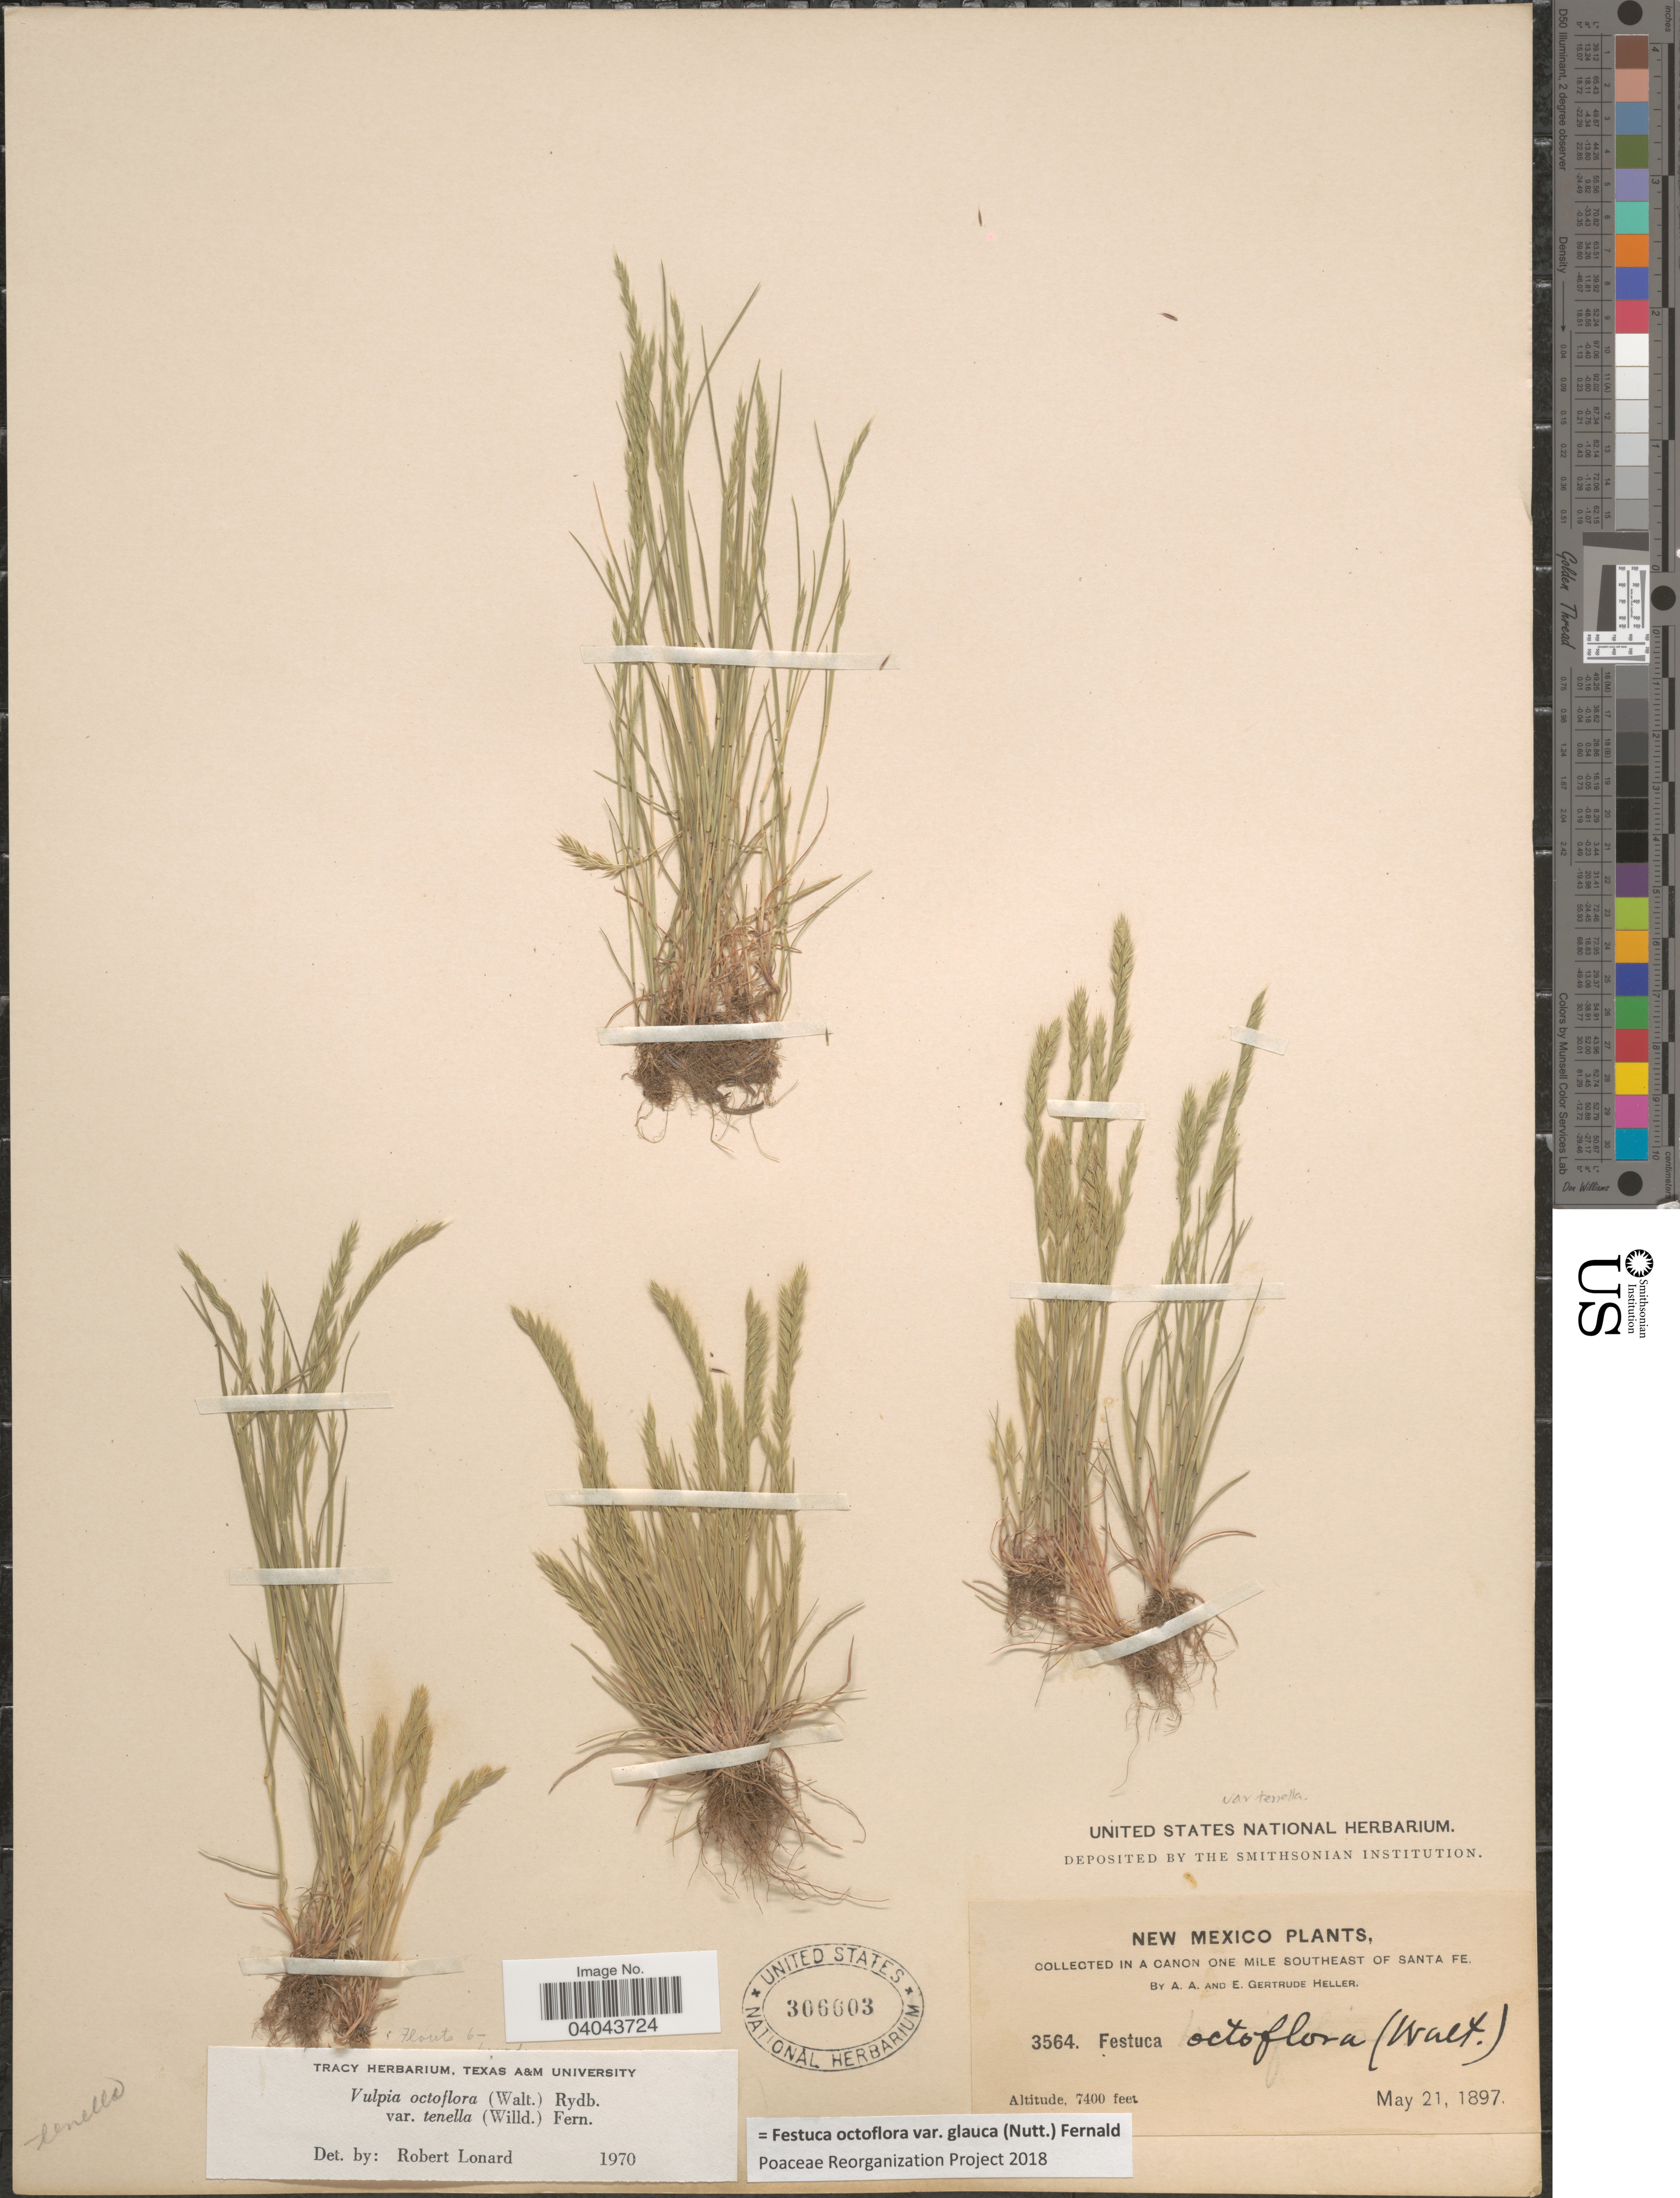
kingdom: Plantae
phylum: Tracheophyta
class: Liliopsida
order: Poales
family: Poaceae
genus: Festuca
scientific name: Festuca octoflora var. glauca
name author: (Nutt.) Fernald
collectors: A. A. Heller & E. G. Heller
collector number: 3564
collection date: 1897-05-21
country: United States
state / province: New Mexico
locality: In a Canon one mile southeast of Santa Fe.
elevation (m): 2256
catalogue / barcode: US 306603